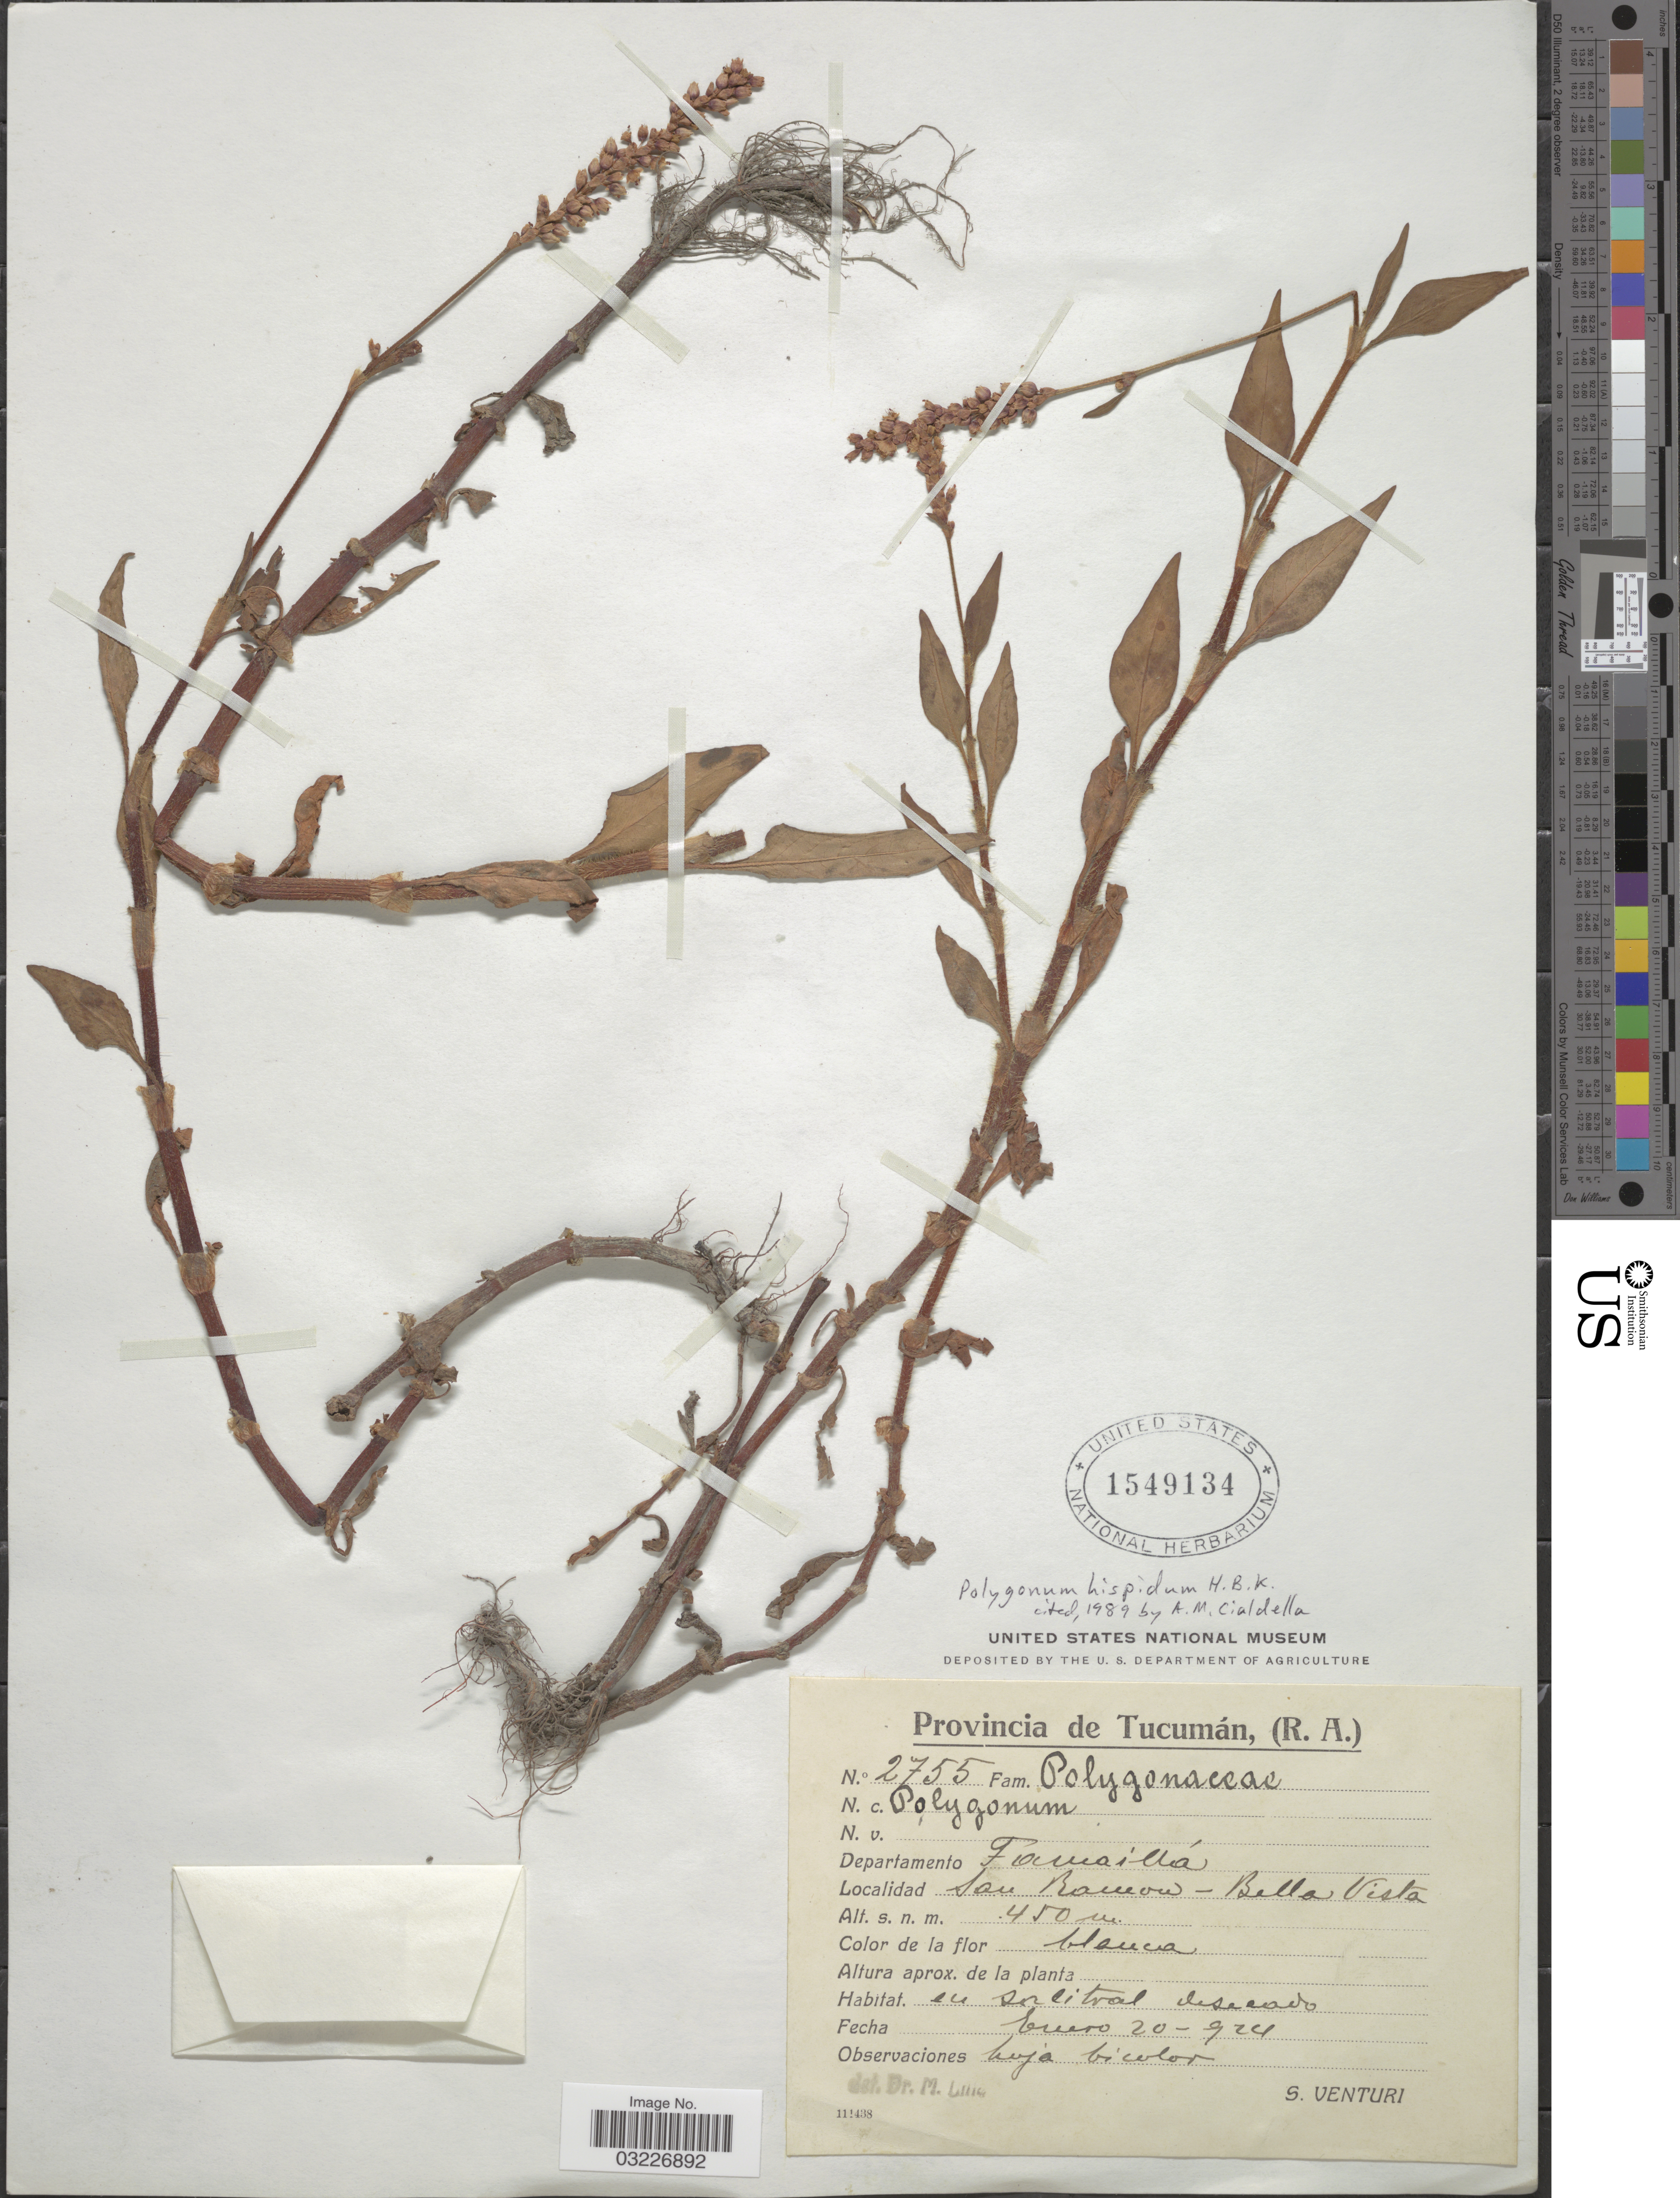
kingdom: Plantae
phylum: Tracheophyta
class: Magnoliopsida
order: Caryophyllales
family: Polygonaceae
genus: Polygonum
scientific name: Polygonum hispidum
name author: Kunth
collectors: S. Venturi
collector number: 2755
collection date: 1924-01-20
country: Argentina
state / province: Tucuman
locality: Departamento Famaillá, San Ramon - Bella Vista.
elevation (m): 450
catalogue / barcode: US 154934